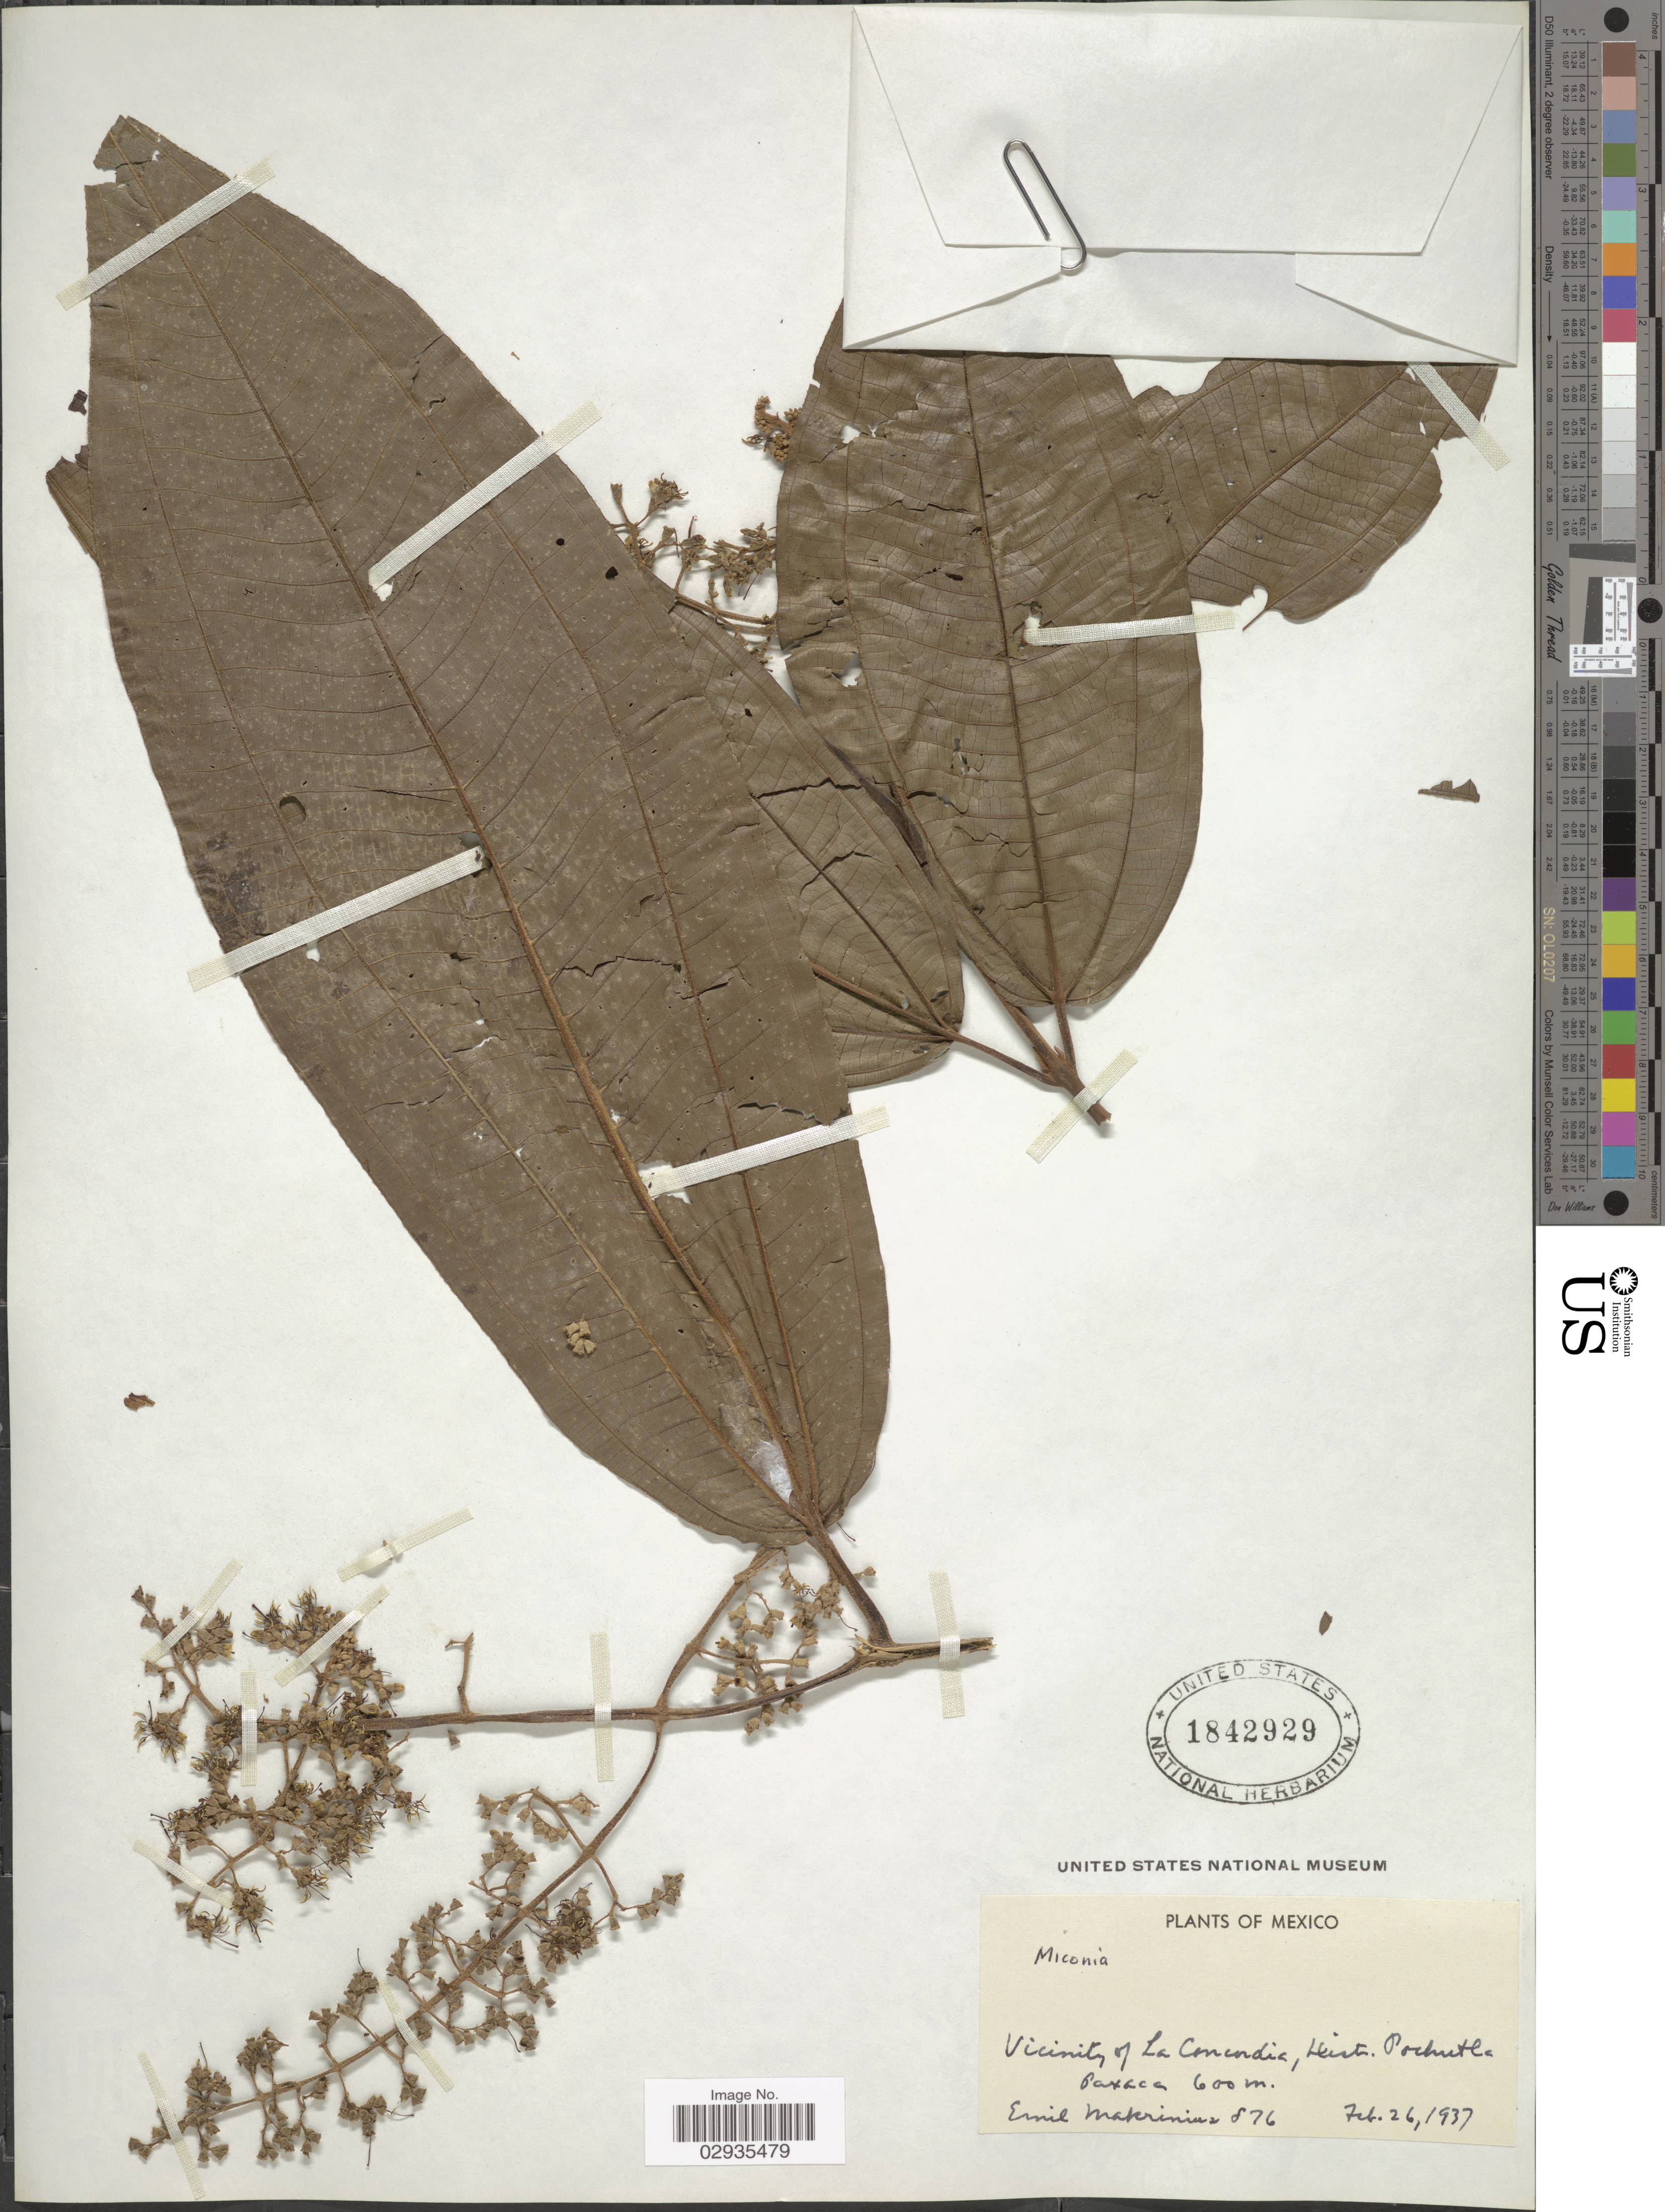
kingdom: Plantae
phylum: Tracheophyta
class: Magnoliopsida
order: Myrtales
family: Melastomataceae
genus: Miconia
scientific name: Miconia sp.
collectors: E. Makrinius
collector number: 876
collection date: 1937-02-26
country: Mexico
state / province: Oaxaca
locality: Vicinity of La Concordia, Distr. Pochutla.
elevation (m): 600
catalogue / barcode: US 1842929